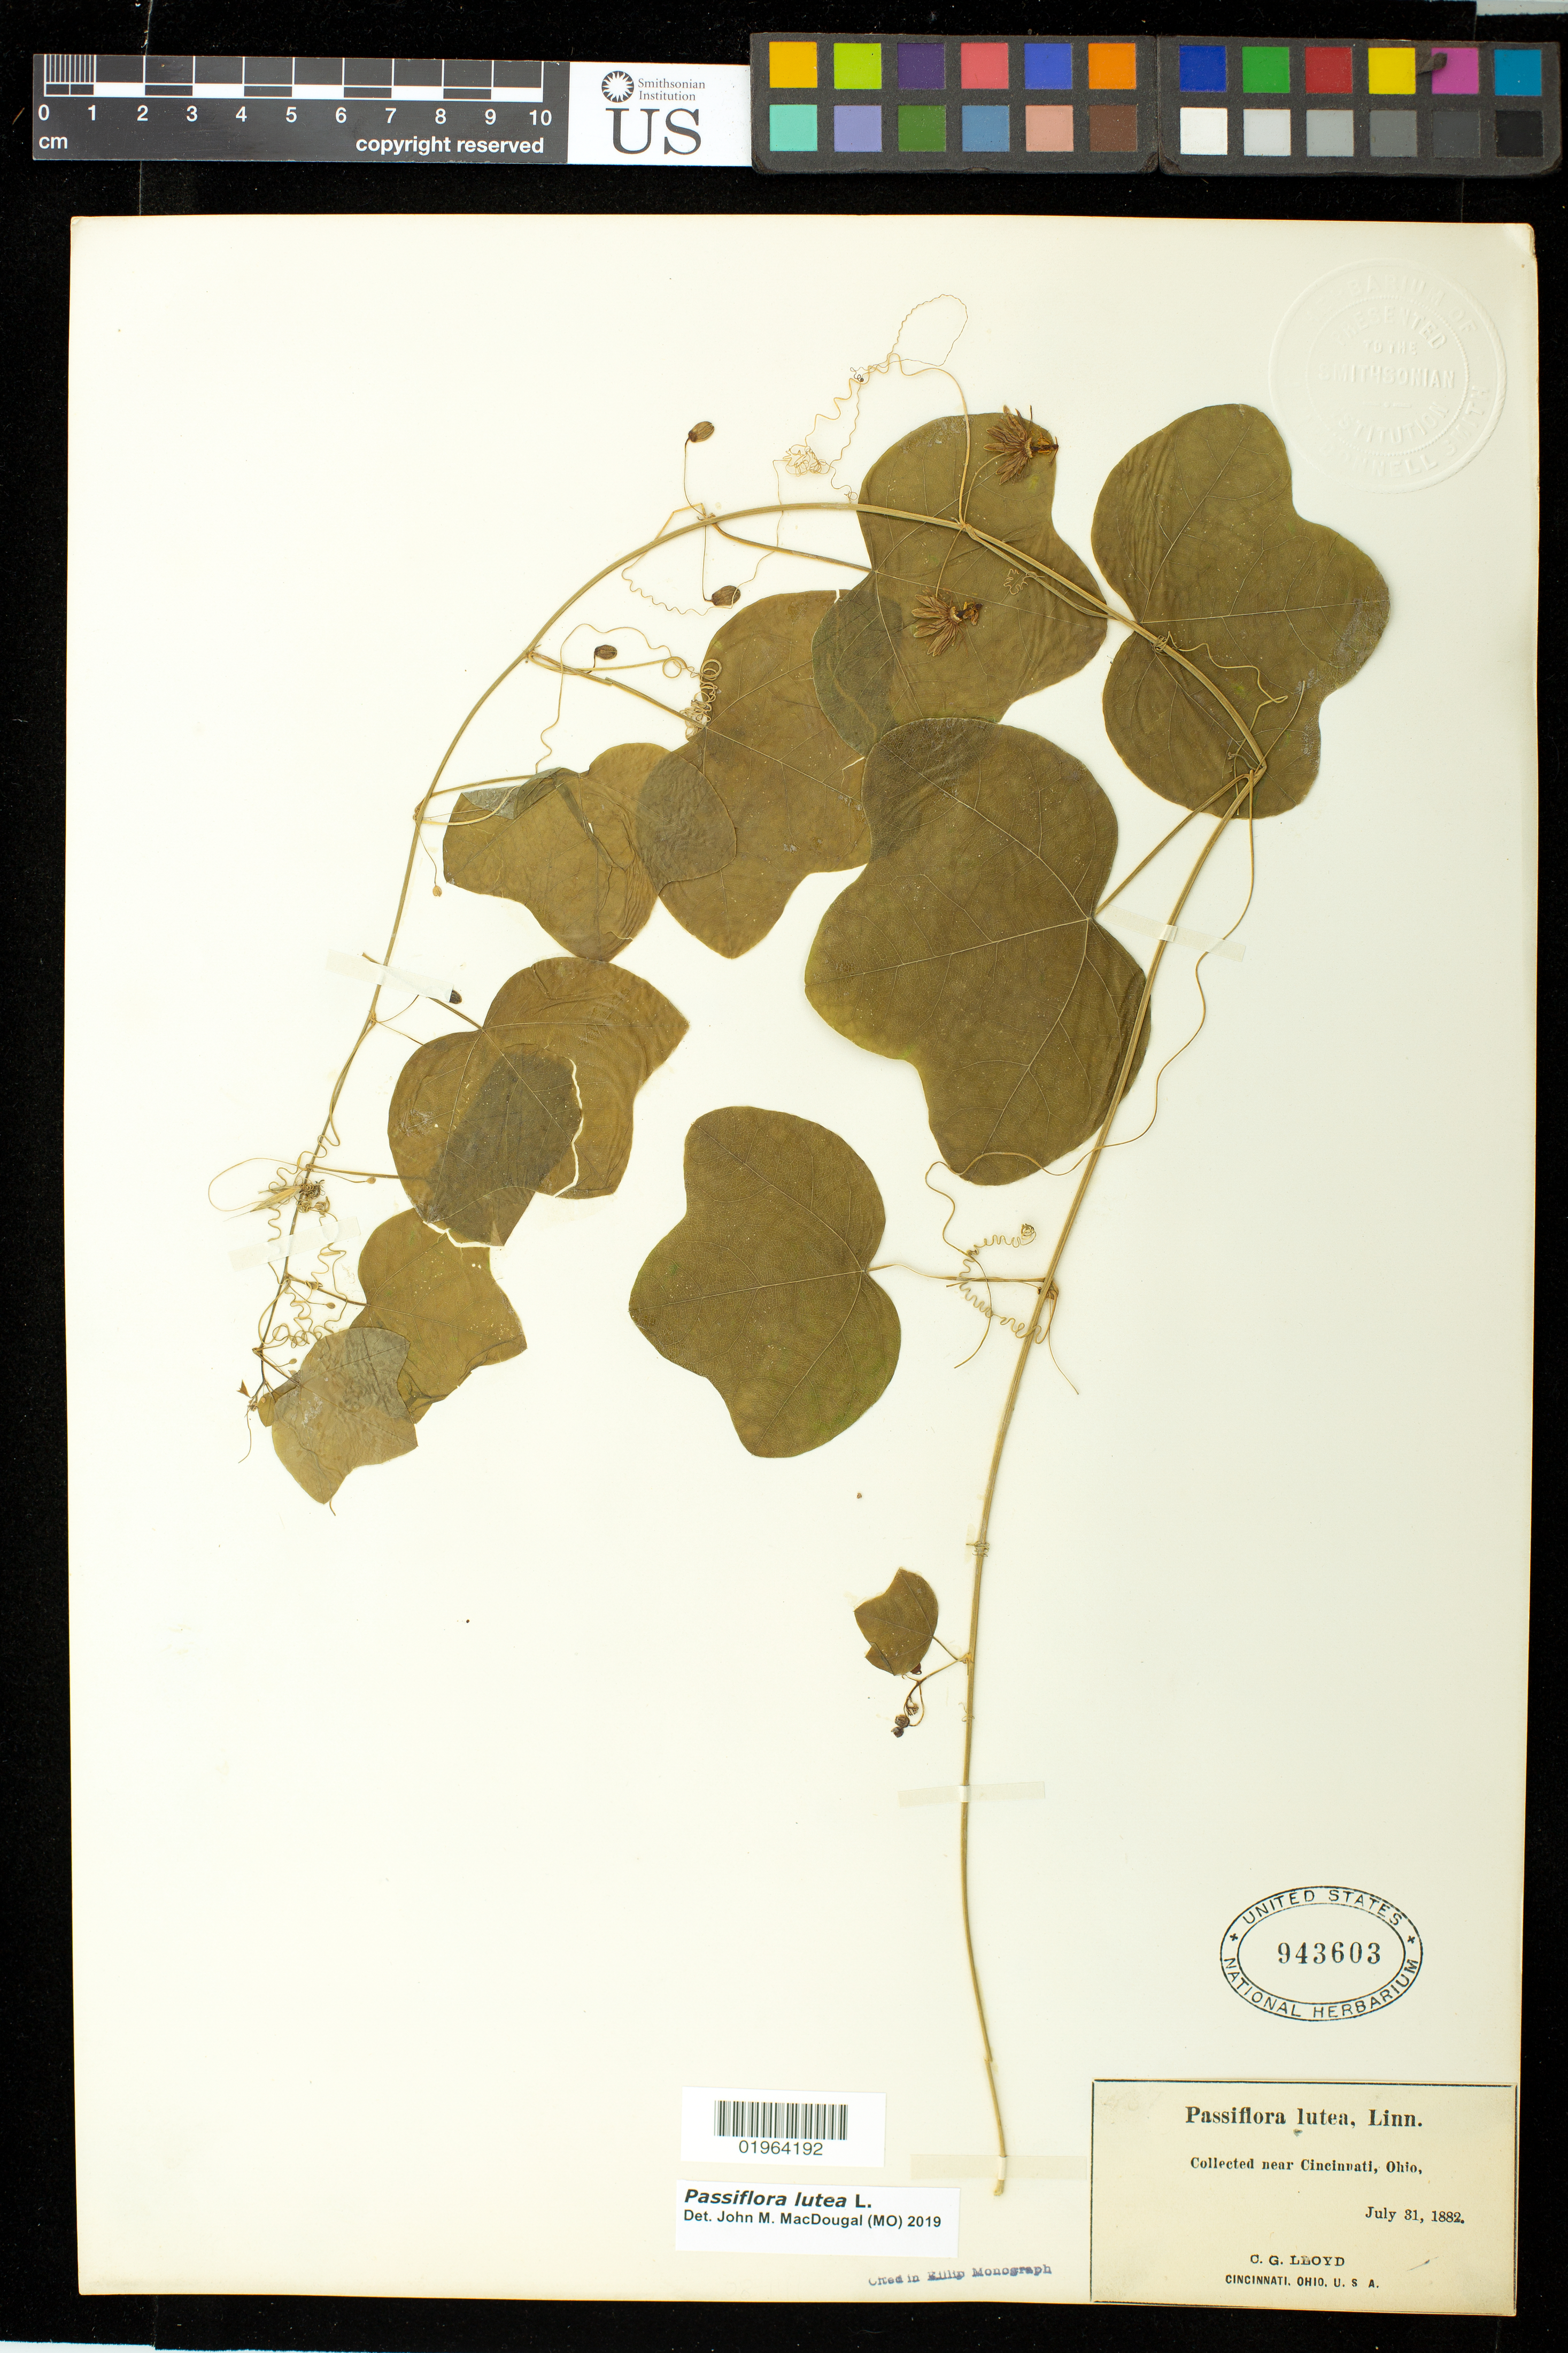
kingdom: Plantae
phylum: Tracheophyta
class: Magnoliopsida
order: Malpighiales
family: Passifloraceae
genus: Passiflora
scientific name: Passiflora lutea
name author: L.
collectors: C. G. Lloyd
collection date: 1882-07-31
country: United States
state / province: Ohio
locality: Near Cincinnati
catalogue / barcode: US 943603